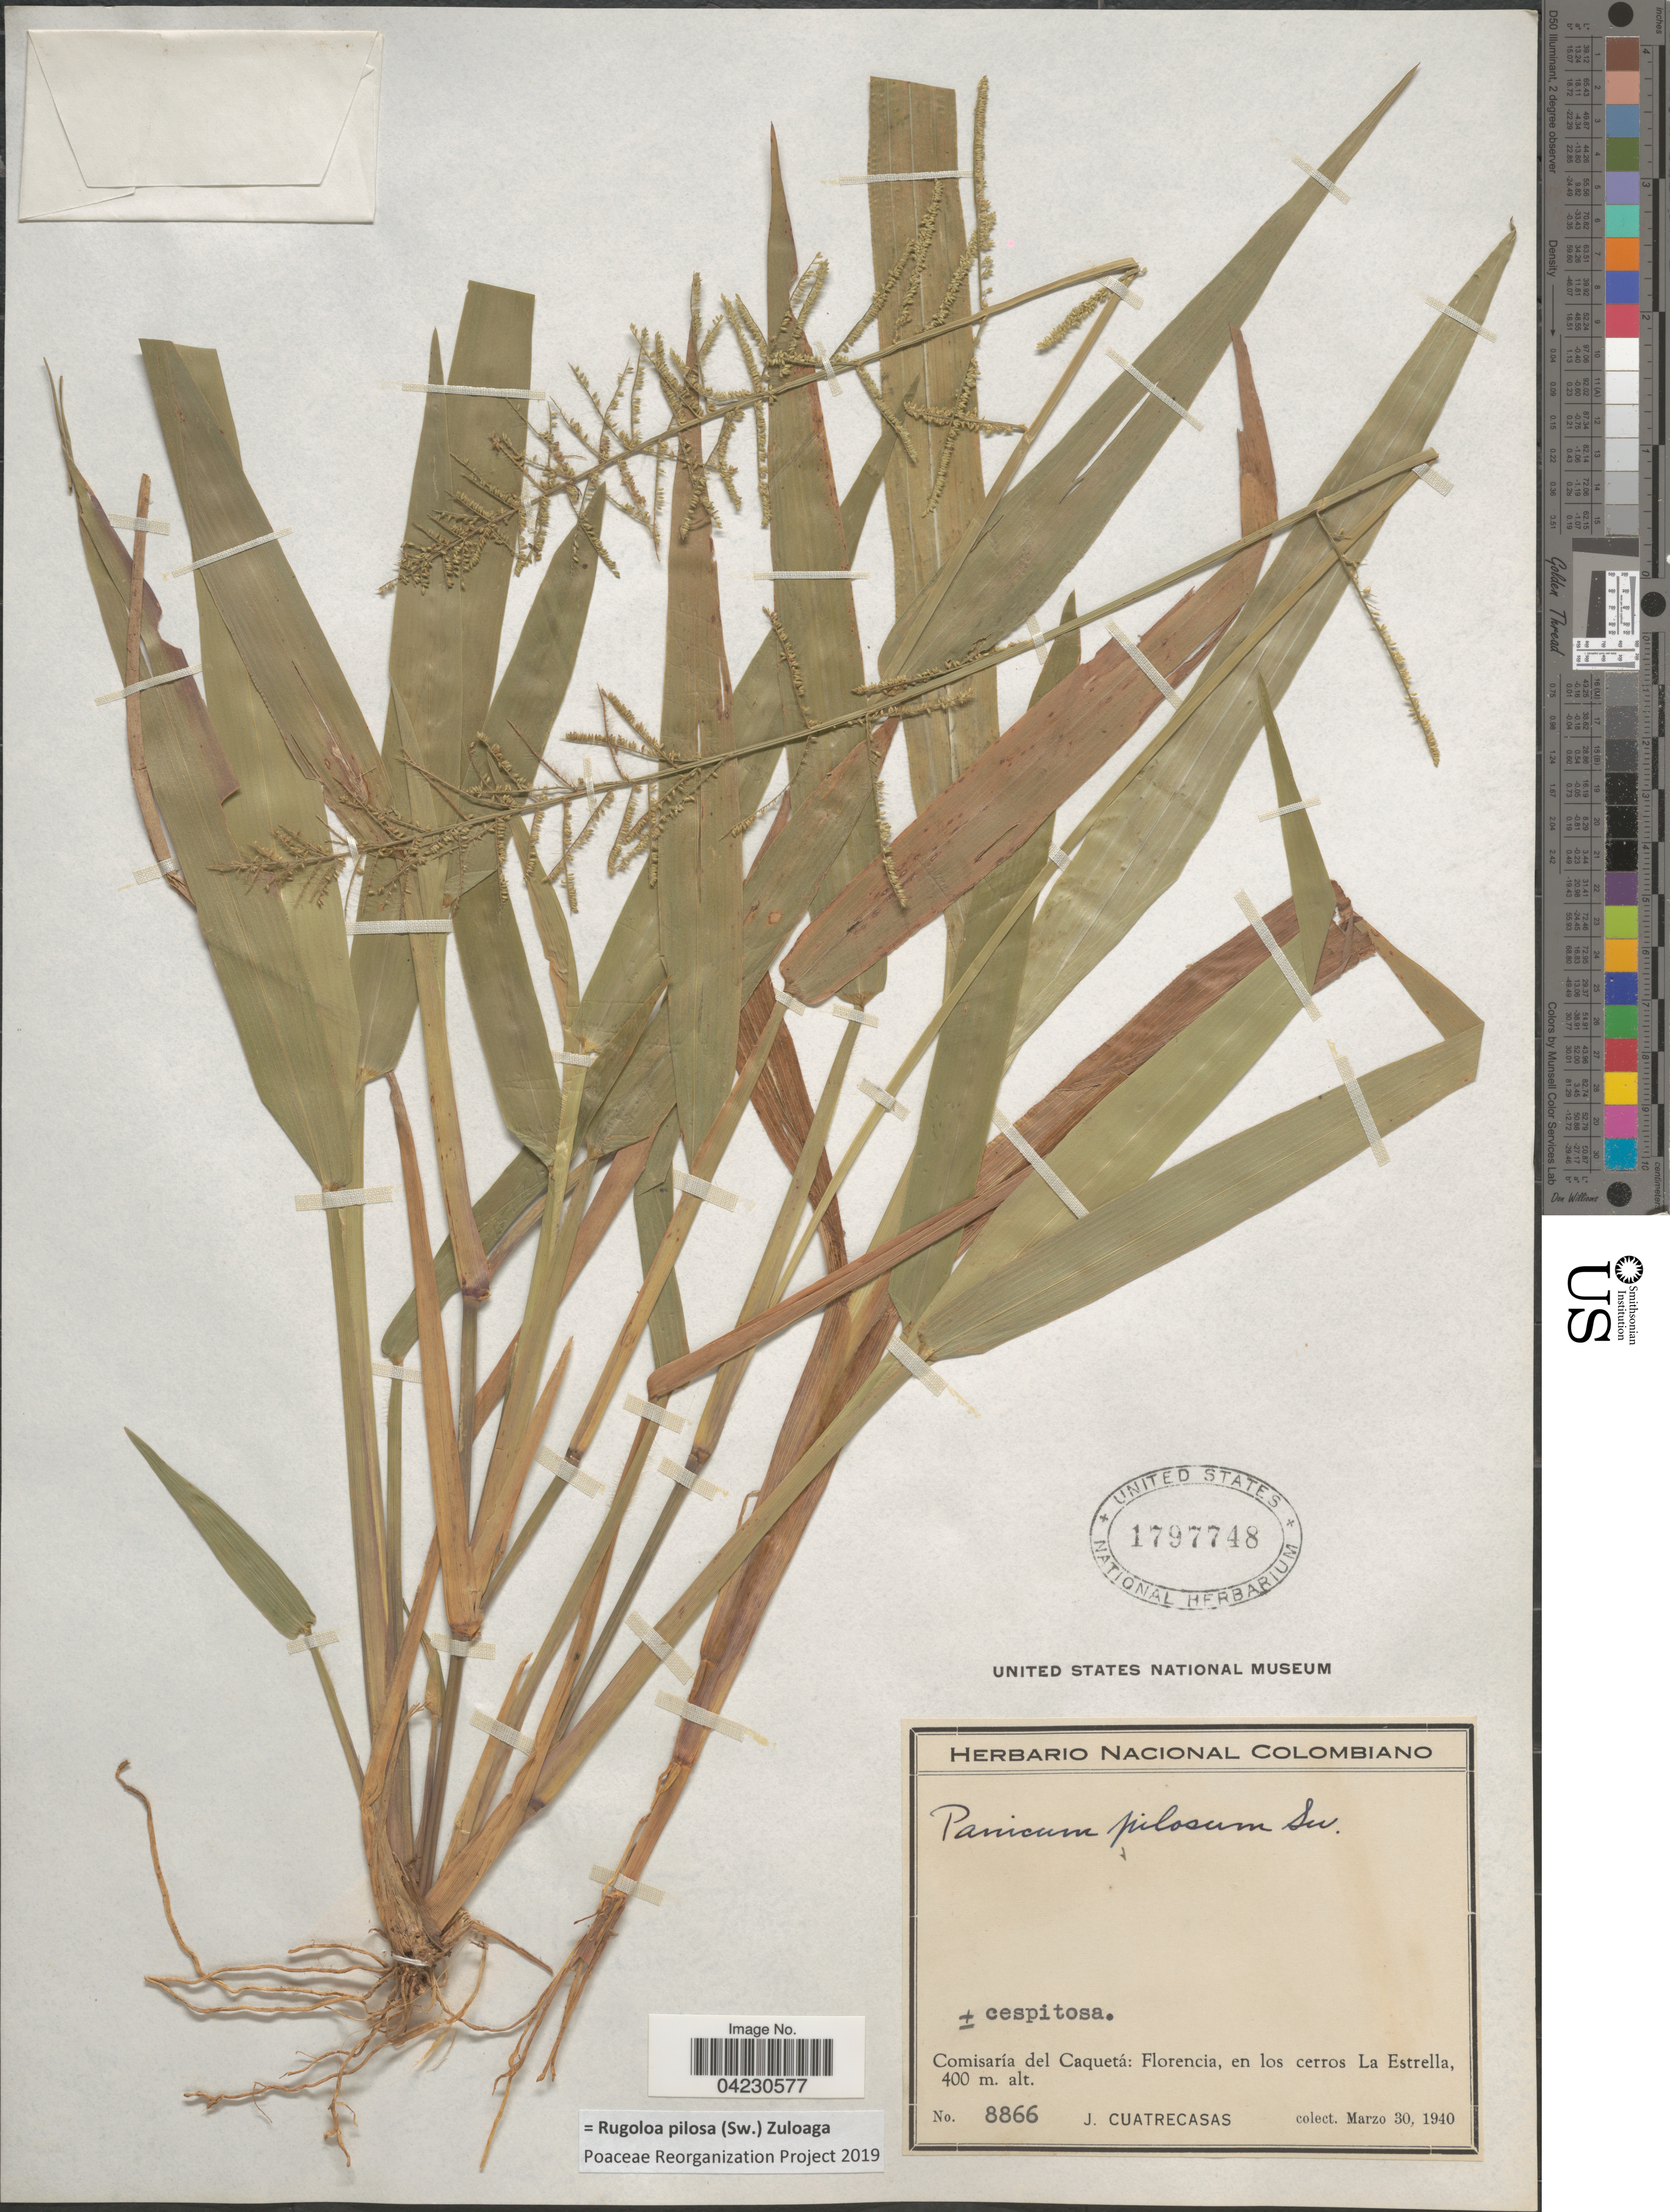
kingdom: Plantae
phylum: Tracheophyta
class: Liliopsida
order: Poales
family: Poaceae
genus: Rugoloa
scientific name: Rugoloa pilosa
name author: (Sw.) Zuloaga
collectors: J. Cuatrecasas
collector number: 8866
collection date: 1940-03-30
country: Colombia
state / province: Caquetá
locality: Comisaría del Caquetá: Florencia, en los cerros La Estrella.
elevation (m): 400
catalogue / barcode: US 1797748